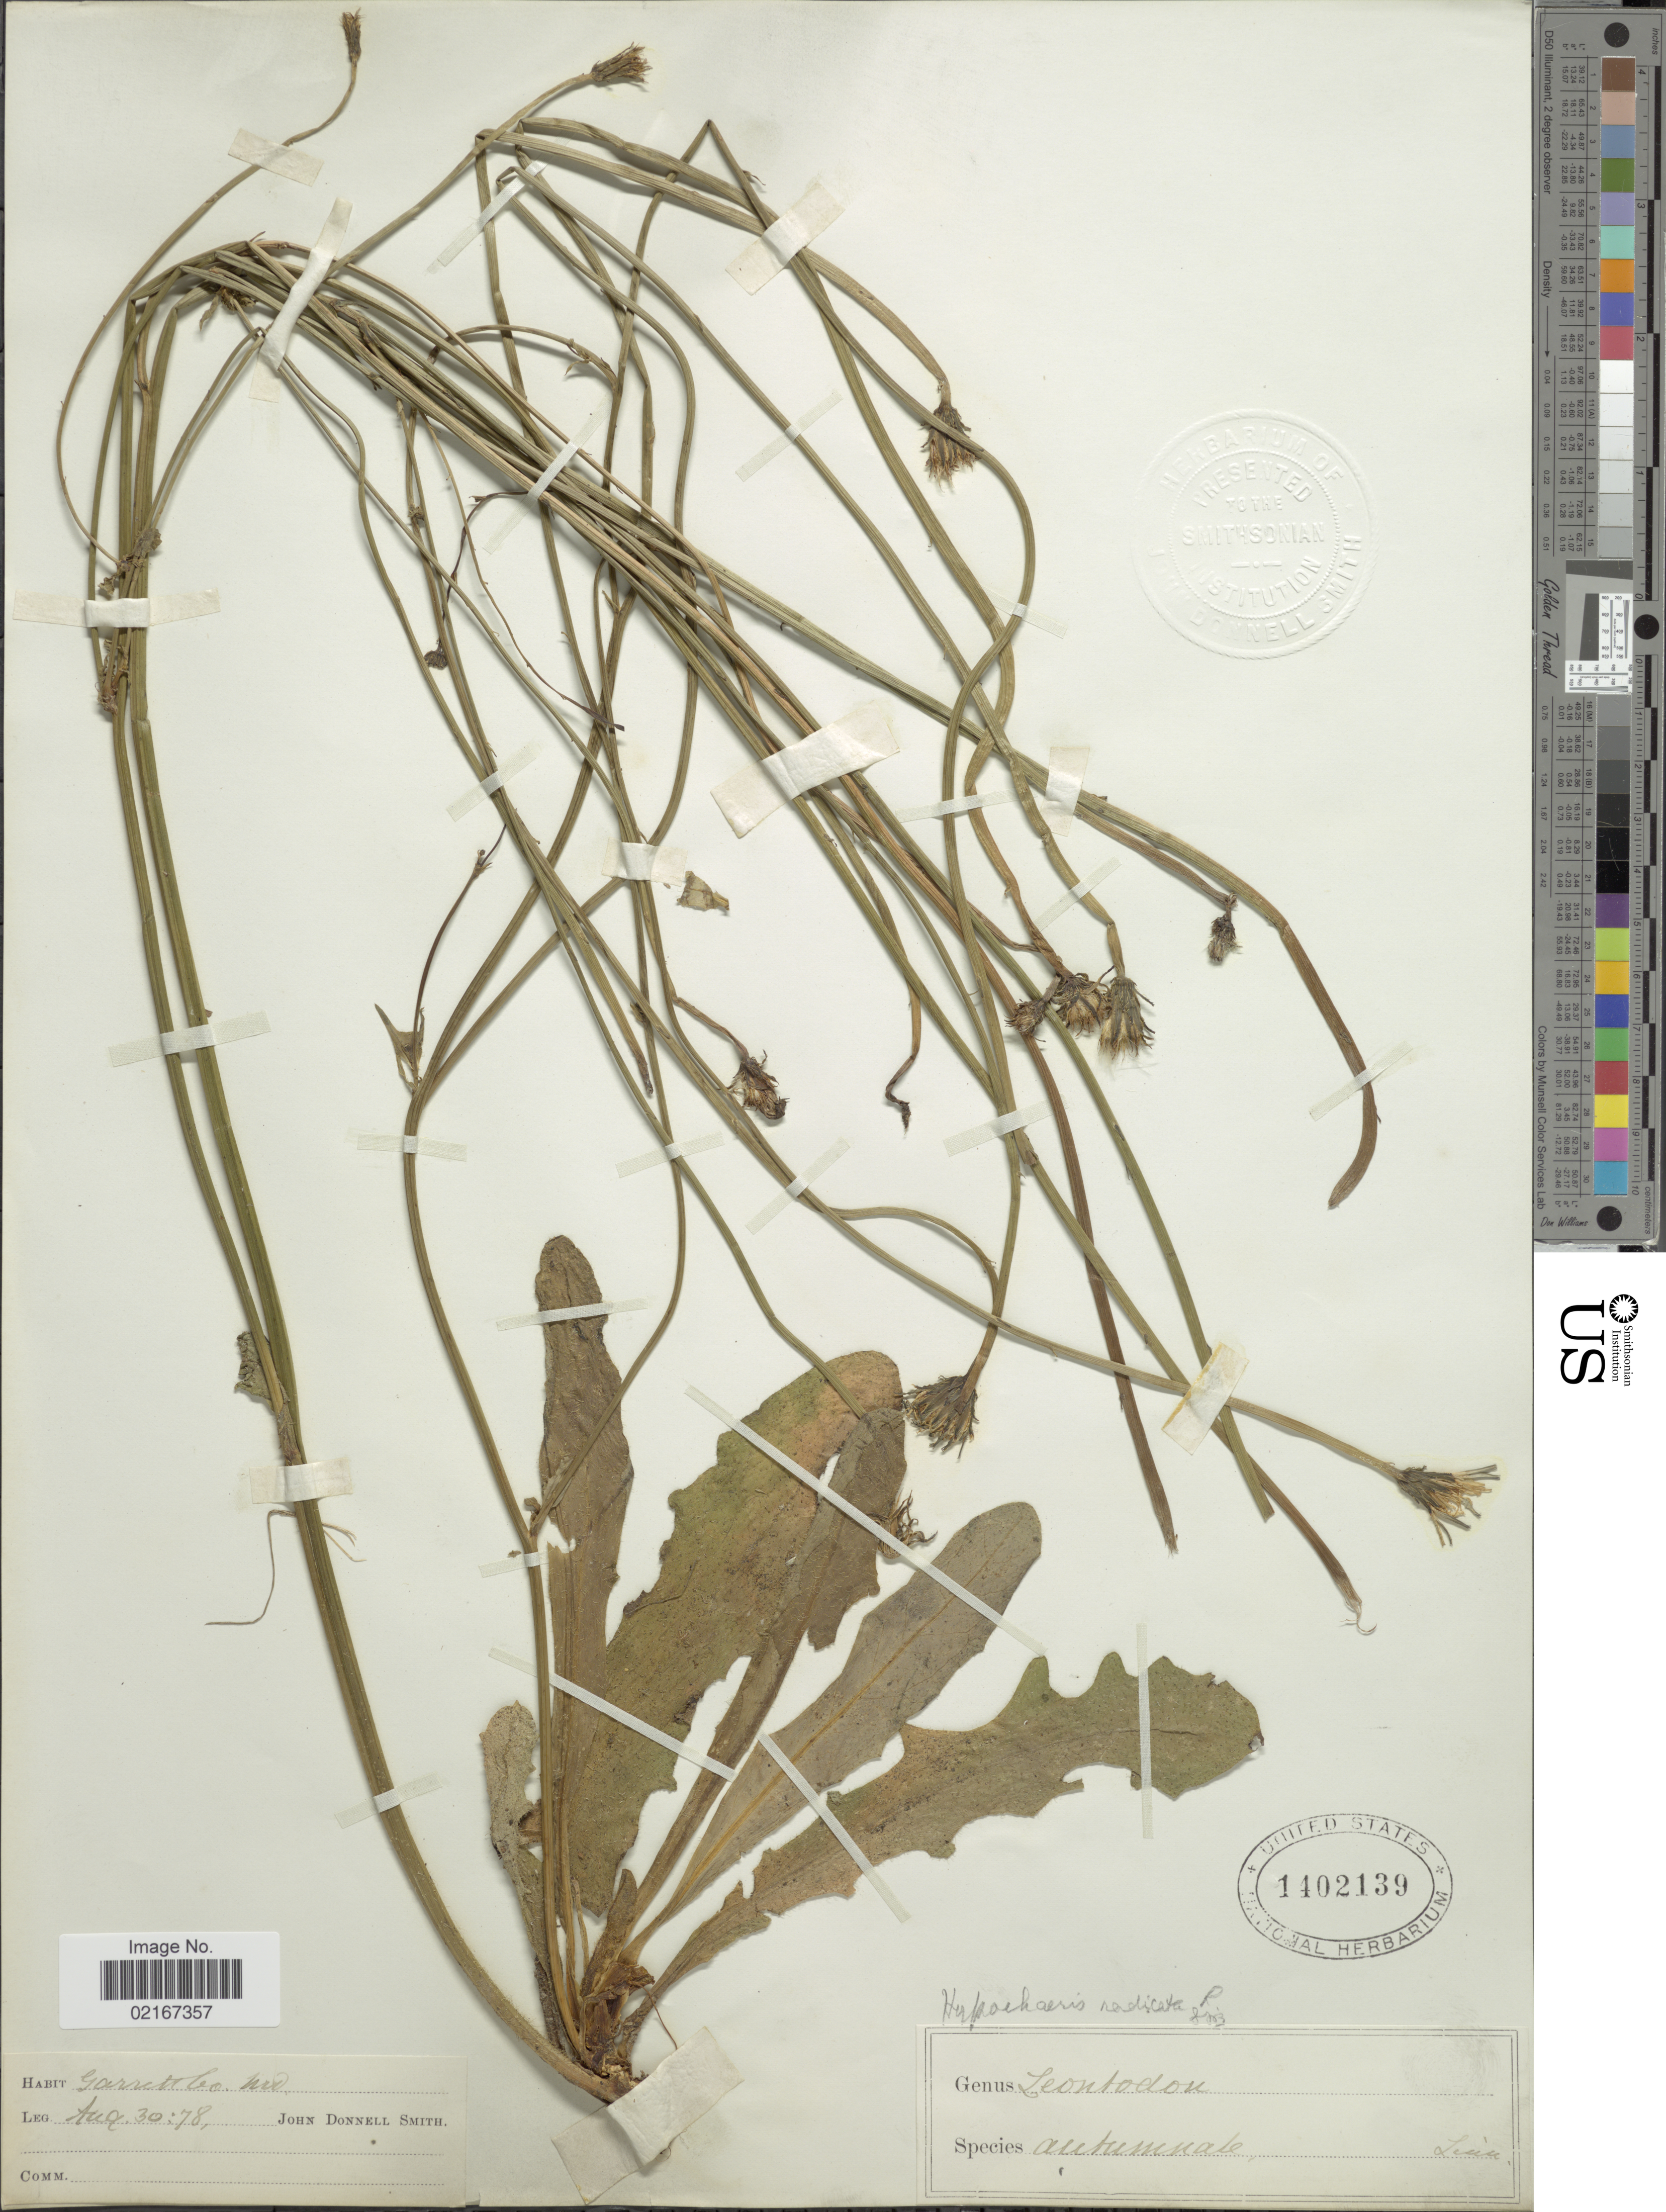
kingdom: Plantae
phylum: Tracheophyta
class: Magnoliopsida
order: Asterales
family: Asteraceae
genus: Scorzoneroides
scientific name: Scorzoneroides autumnalis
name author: (L.) Moench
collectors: J. Donnell Smith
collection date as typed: Transcribed d/m/y: 30/8/78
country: United States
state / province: Maryland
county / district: Garrett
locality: Garrett Co., Md.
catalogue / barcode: US 1402139